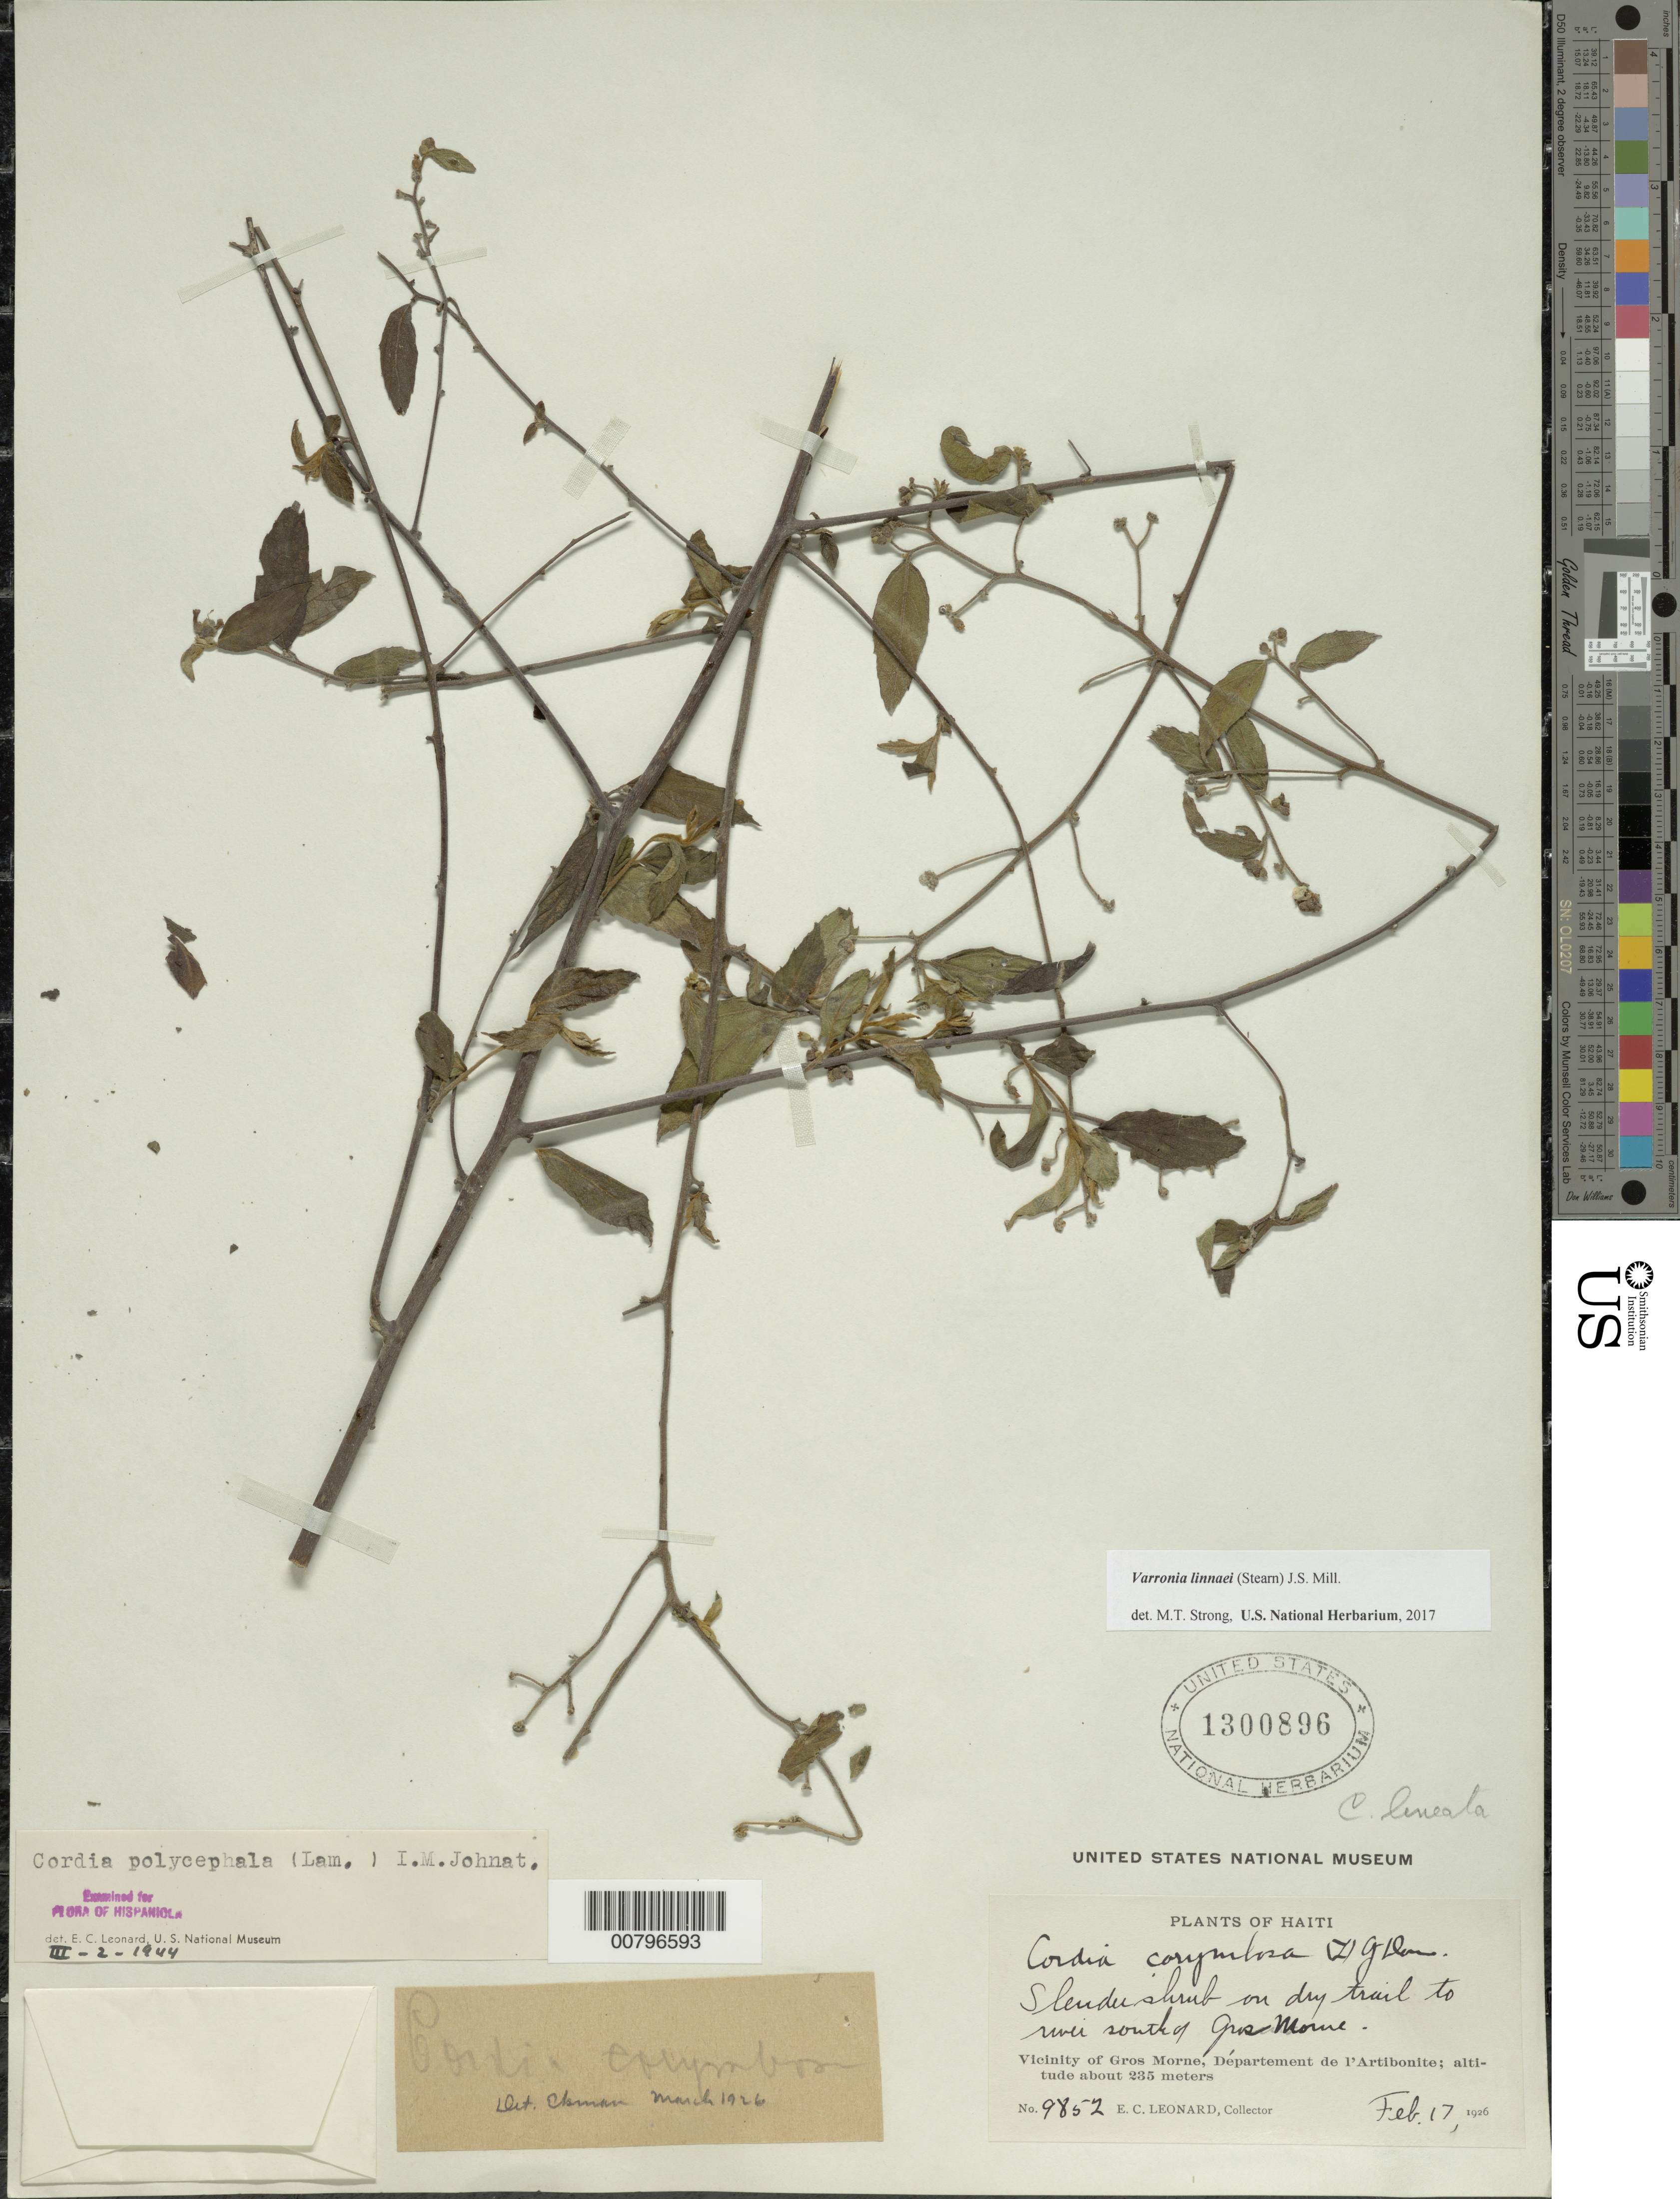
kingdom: Plantae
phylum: Tracheophyta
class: Magnoliopsida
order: Boraginales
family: Cordiaceae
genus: Varronia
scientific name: Varronia linnaei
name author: (Stearn) J.S. Mill.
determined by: Strong, Mark T., (BOT), Smithsonian Institution - National Museum of Natural History (UNITED STATES)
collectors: E. C. Leonard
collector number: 9852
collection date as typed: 17 Feb 1926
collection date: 1926-02-17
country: Haiti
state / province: Artibonite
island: Hispaniola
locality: Vicinity of Gros Morne, south of Gros Morne.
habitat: On dry trail to river.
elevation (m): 235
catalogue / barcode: US 1300896